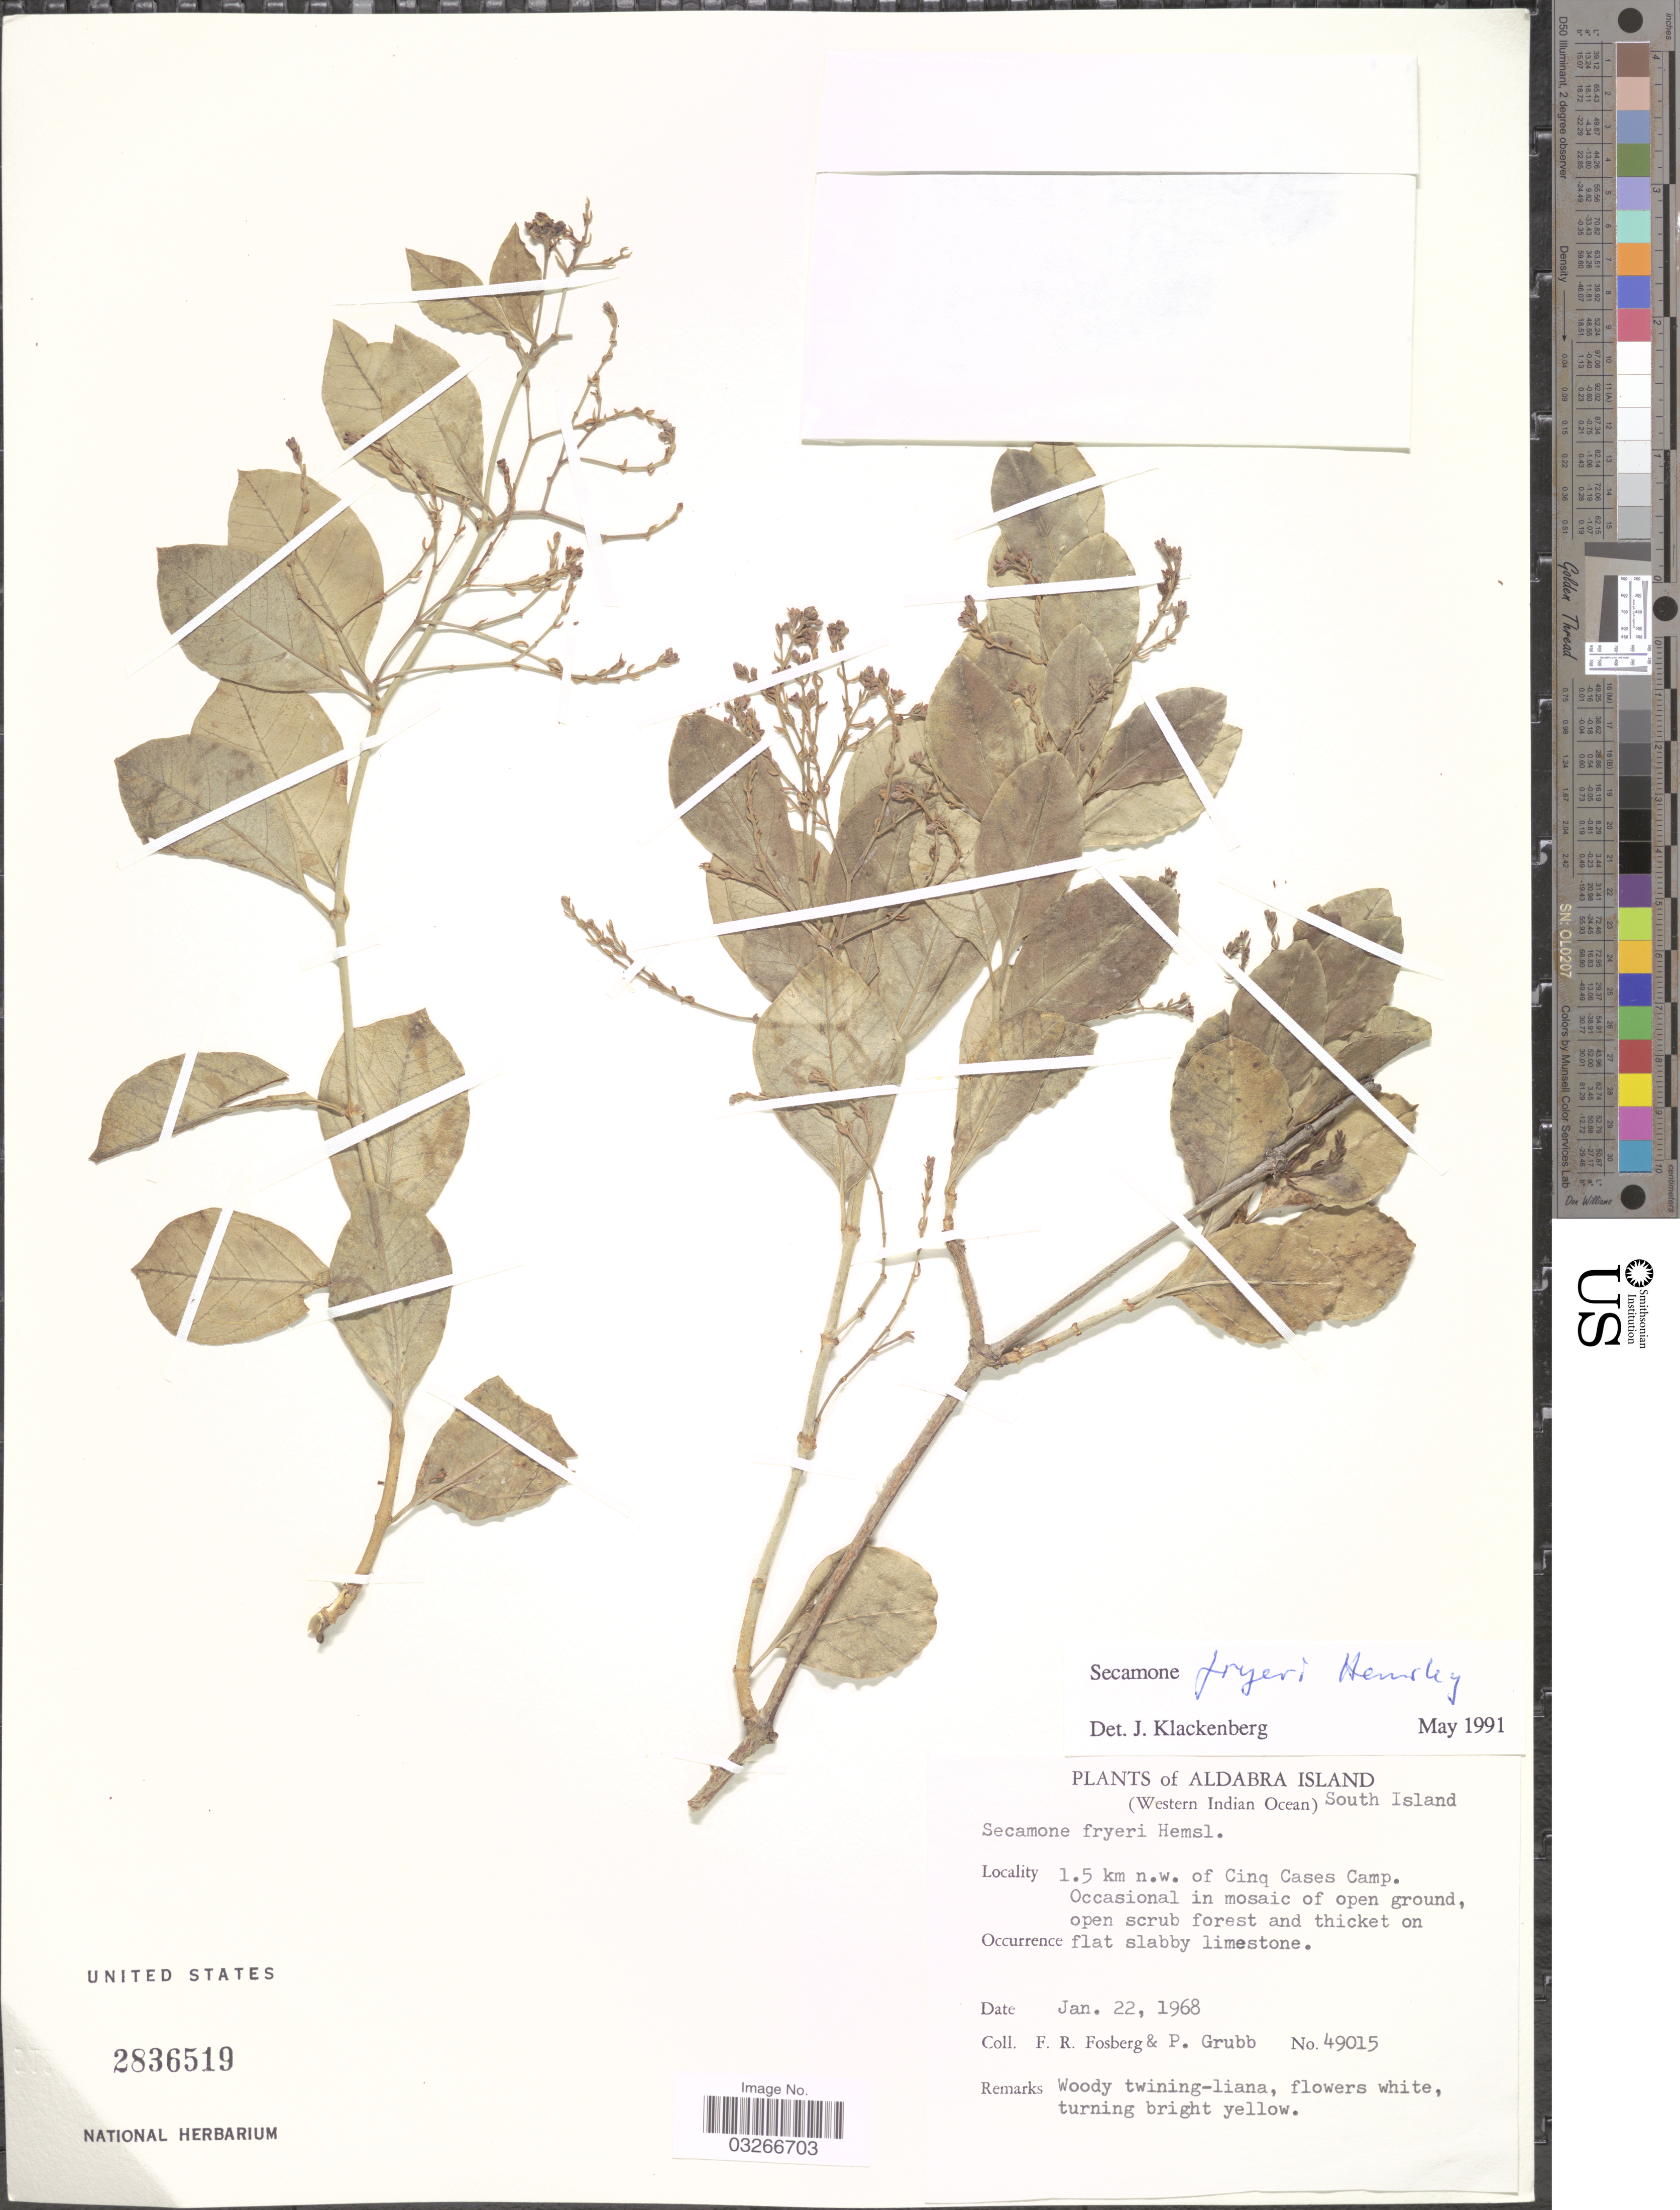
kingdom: Plantae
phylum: Tracheophyta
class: Magnoliopsida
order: Gentianales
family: Apocynaceae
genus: Secamone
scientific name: Secamone fryeri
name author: Hemsl.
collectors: F. R. Fosberg & P. J. Grubb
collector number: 49015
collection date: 1968-01-22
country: Seychelles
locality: Aldabra Island (Western Indian Ocean) South Island, 1.5 km n.w. of Cinq Cases Camp.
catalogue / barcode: US 2836519